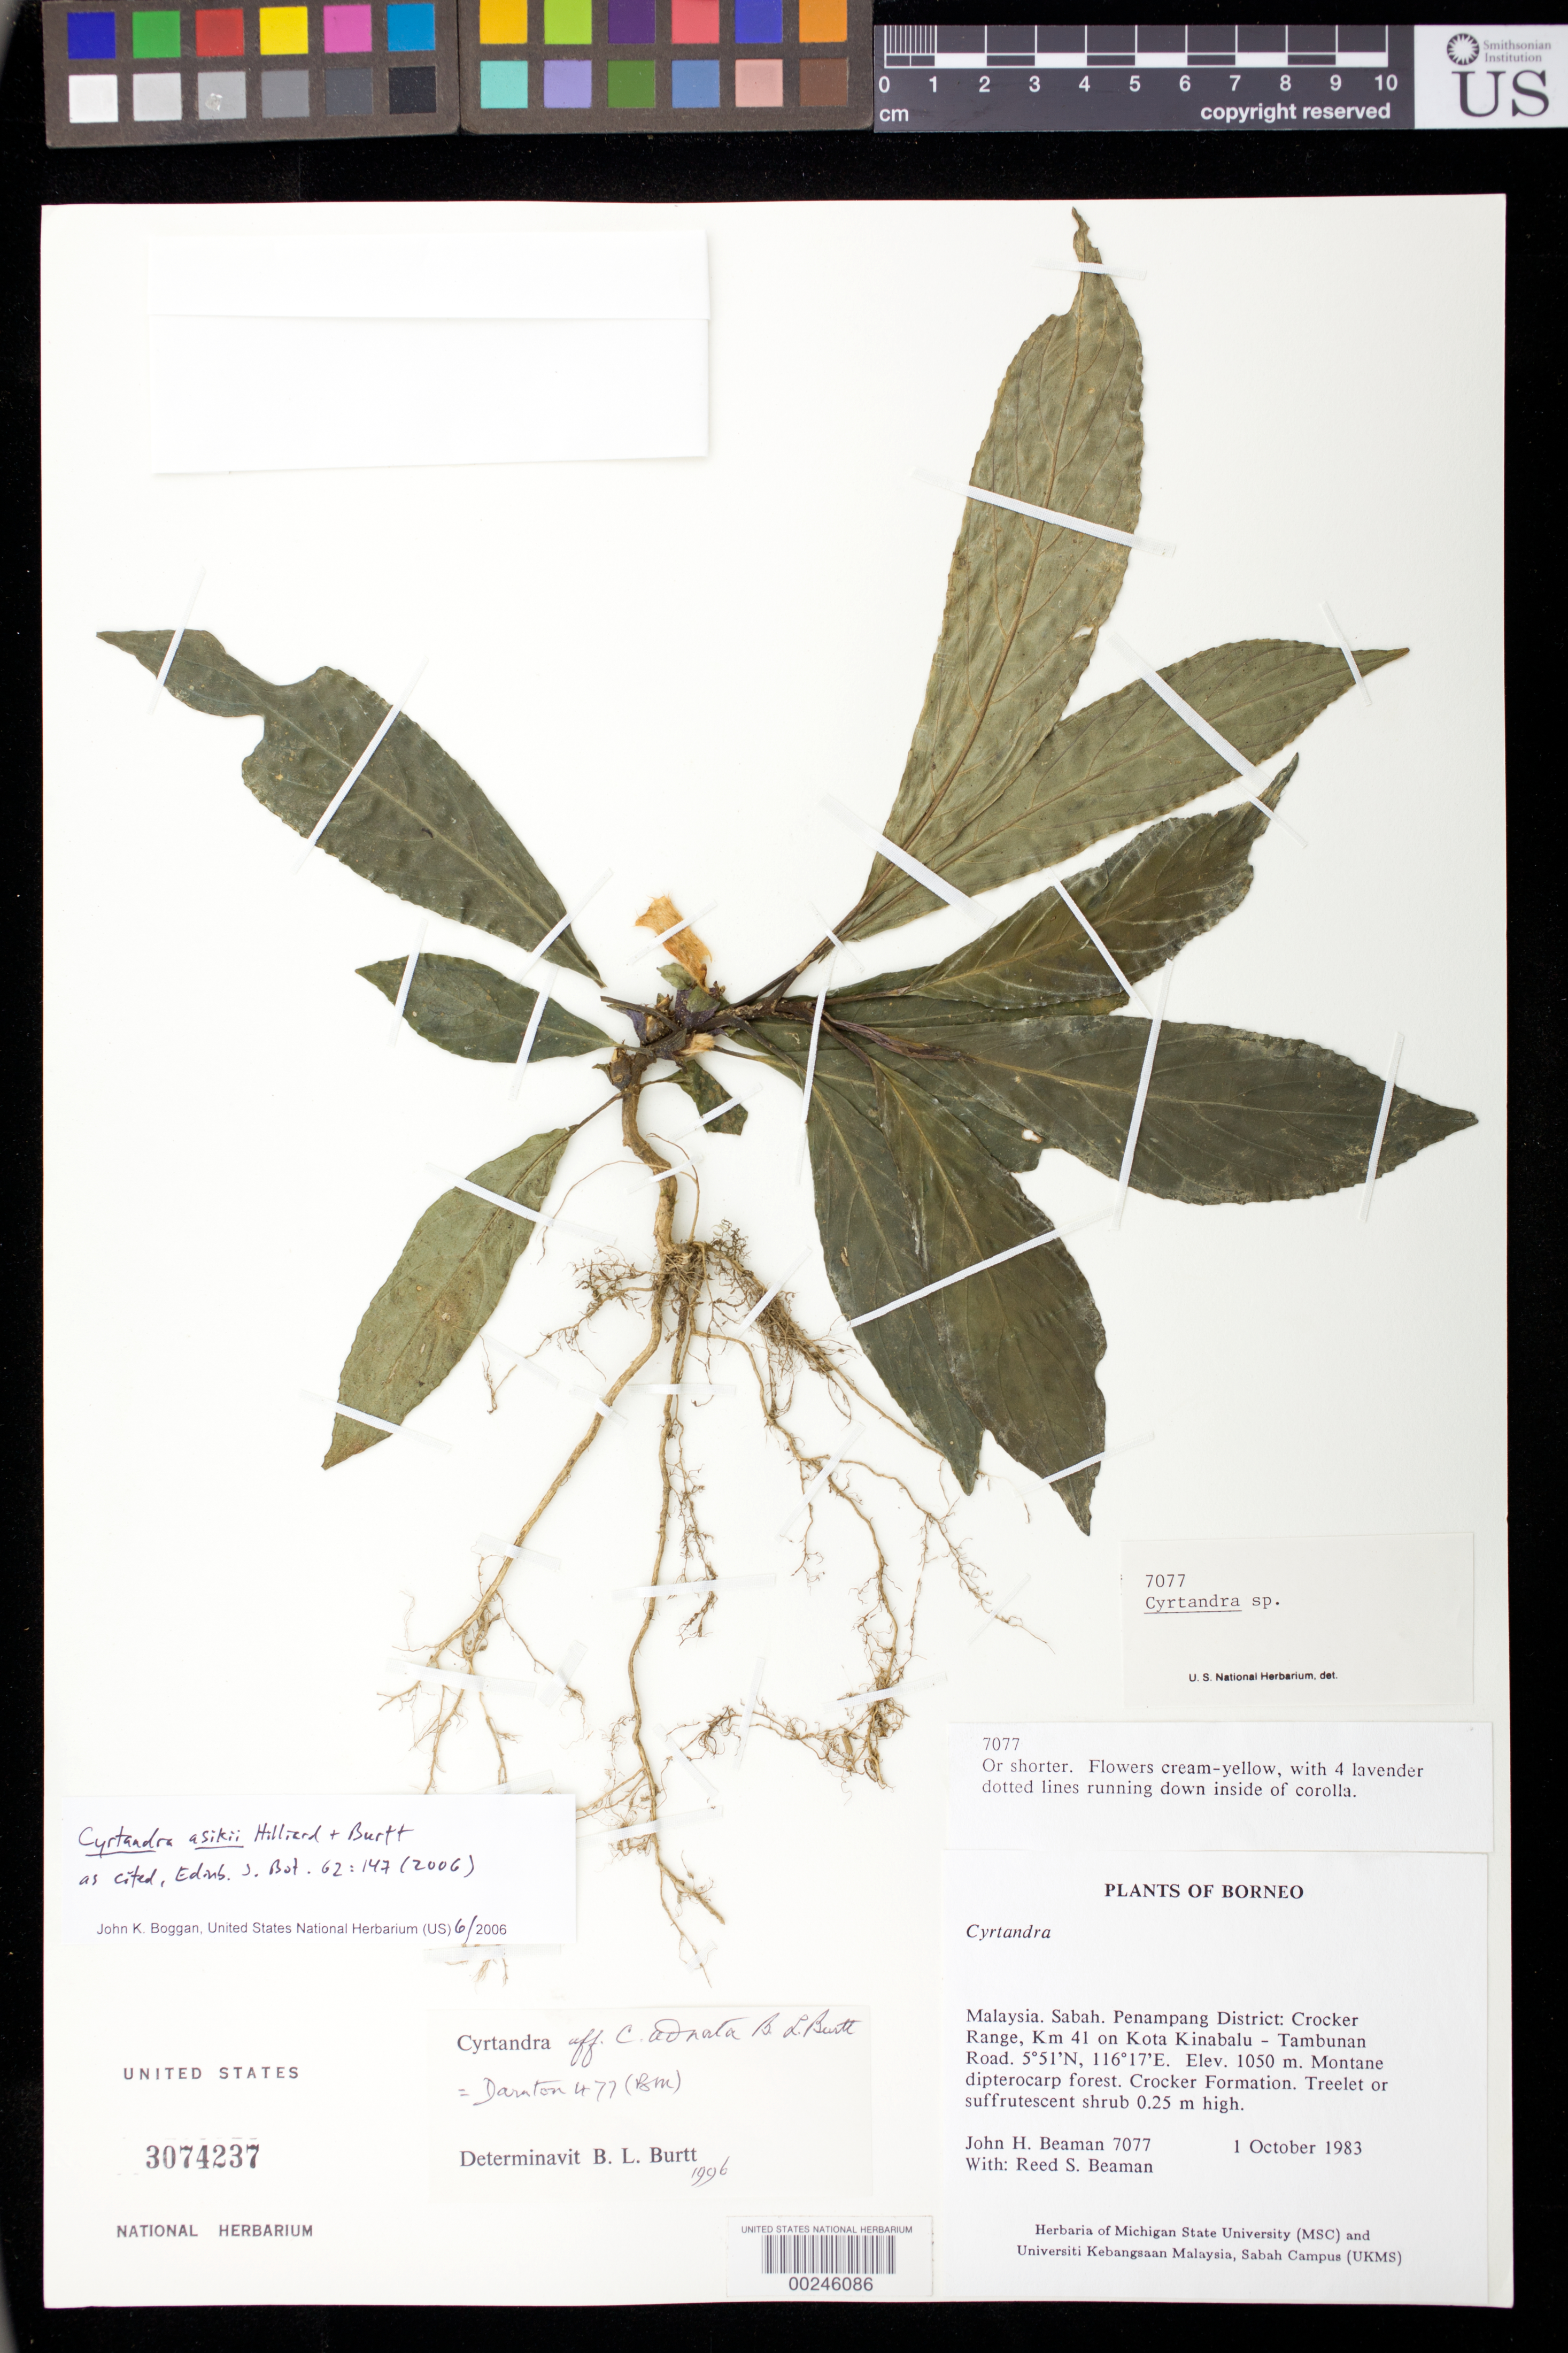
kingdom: Plantae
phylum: Tracheophyta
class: Magnoliopsida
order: Lamiales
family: Gesneriaceae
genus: Cyrtandra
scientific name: Cyrtandra asikii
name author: Hilliard & B.L. Burtt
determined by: Boggan, J. K., (US), NMNH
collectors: J. H. Beaman & R. S. Beaman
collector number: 7077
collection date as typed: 01 Oct 1983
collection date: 1983-10-01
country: Malaysia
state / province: Sabah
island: Borneo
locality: Penampang dist, crocker range, km 41 on kota kinabalu - tambunan road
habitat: Montane dipterocarp forest, crocker formation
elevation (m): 1050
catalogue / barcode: US 3074237